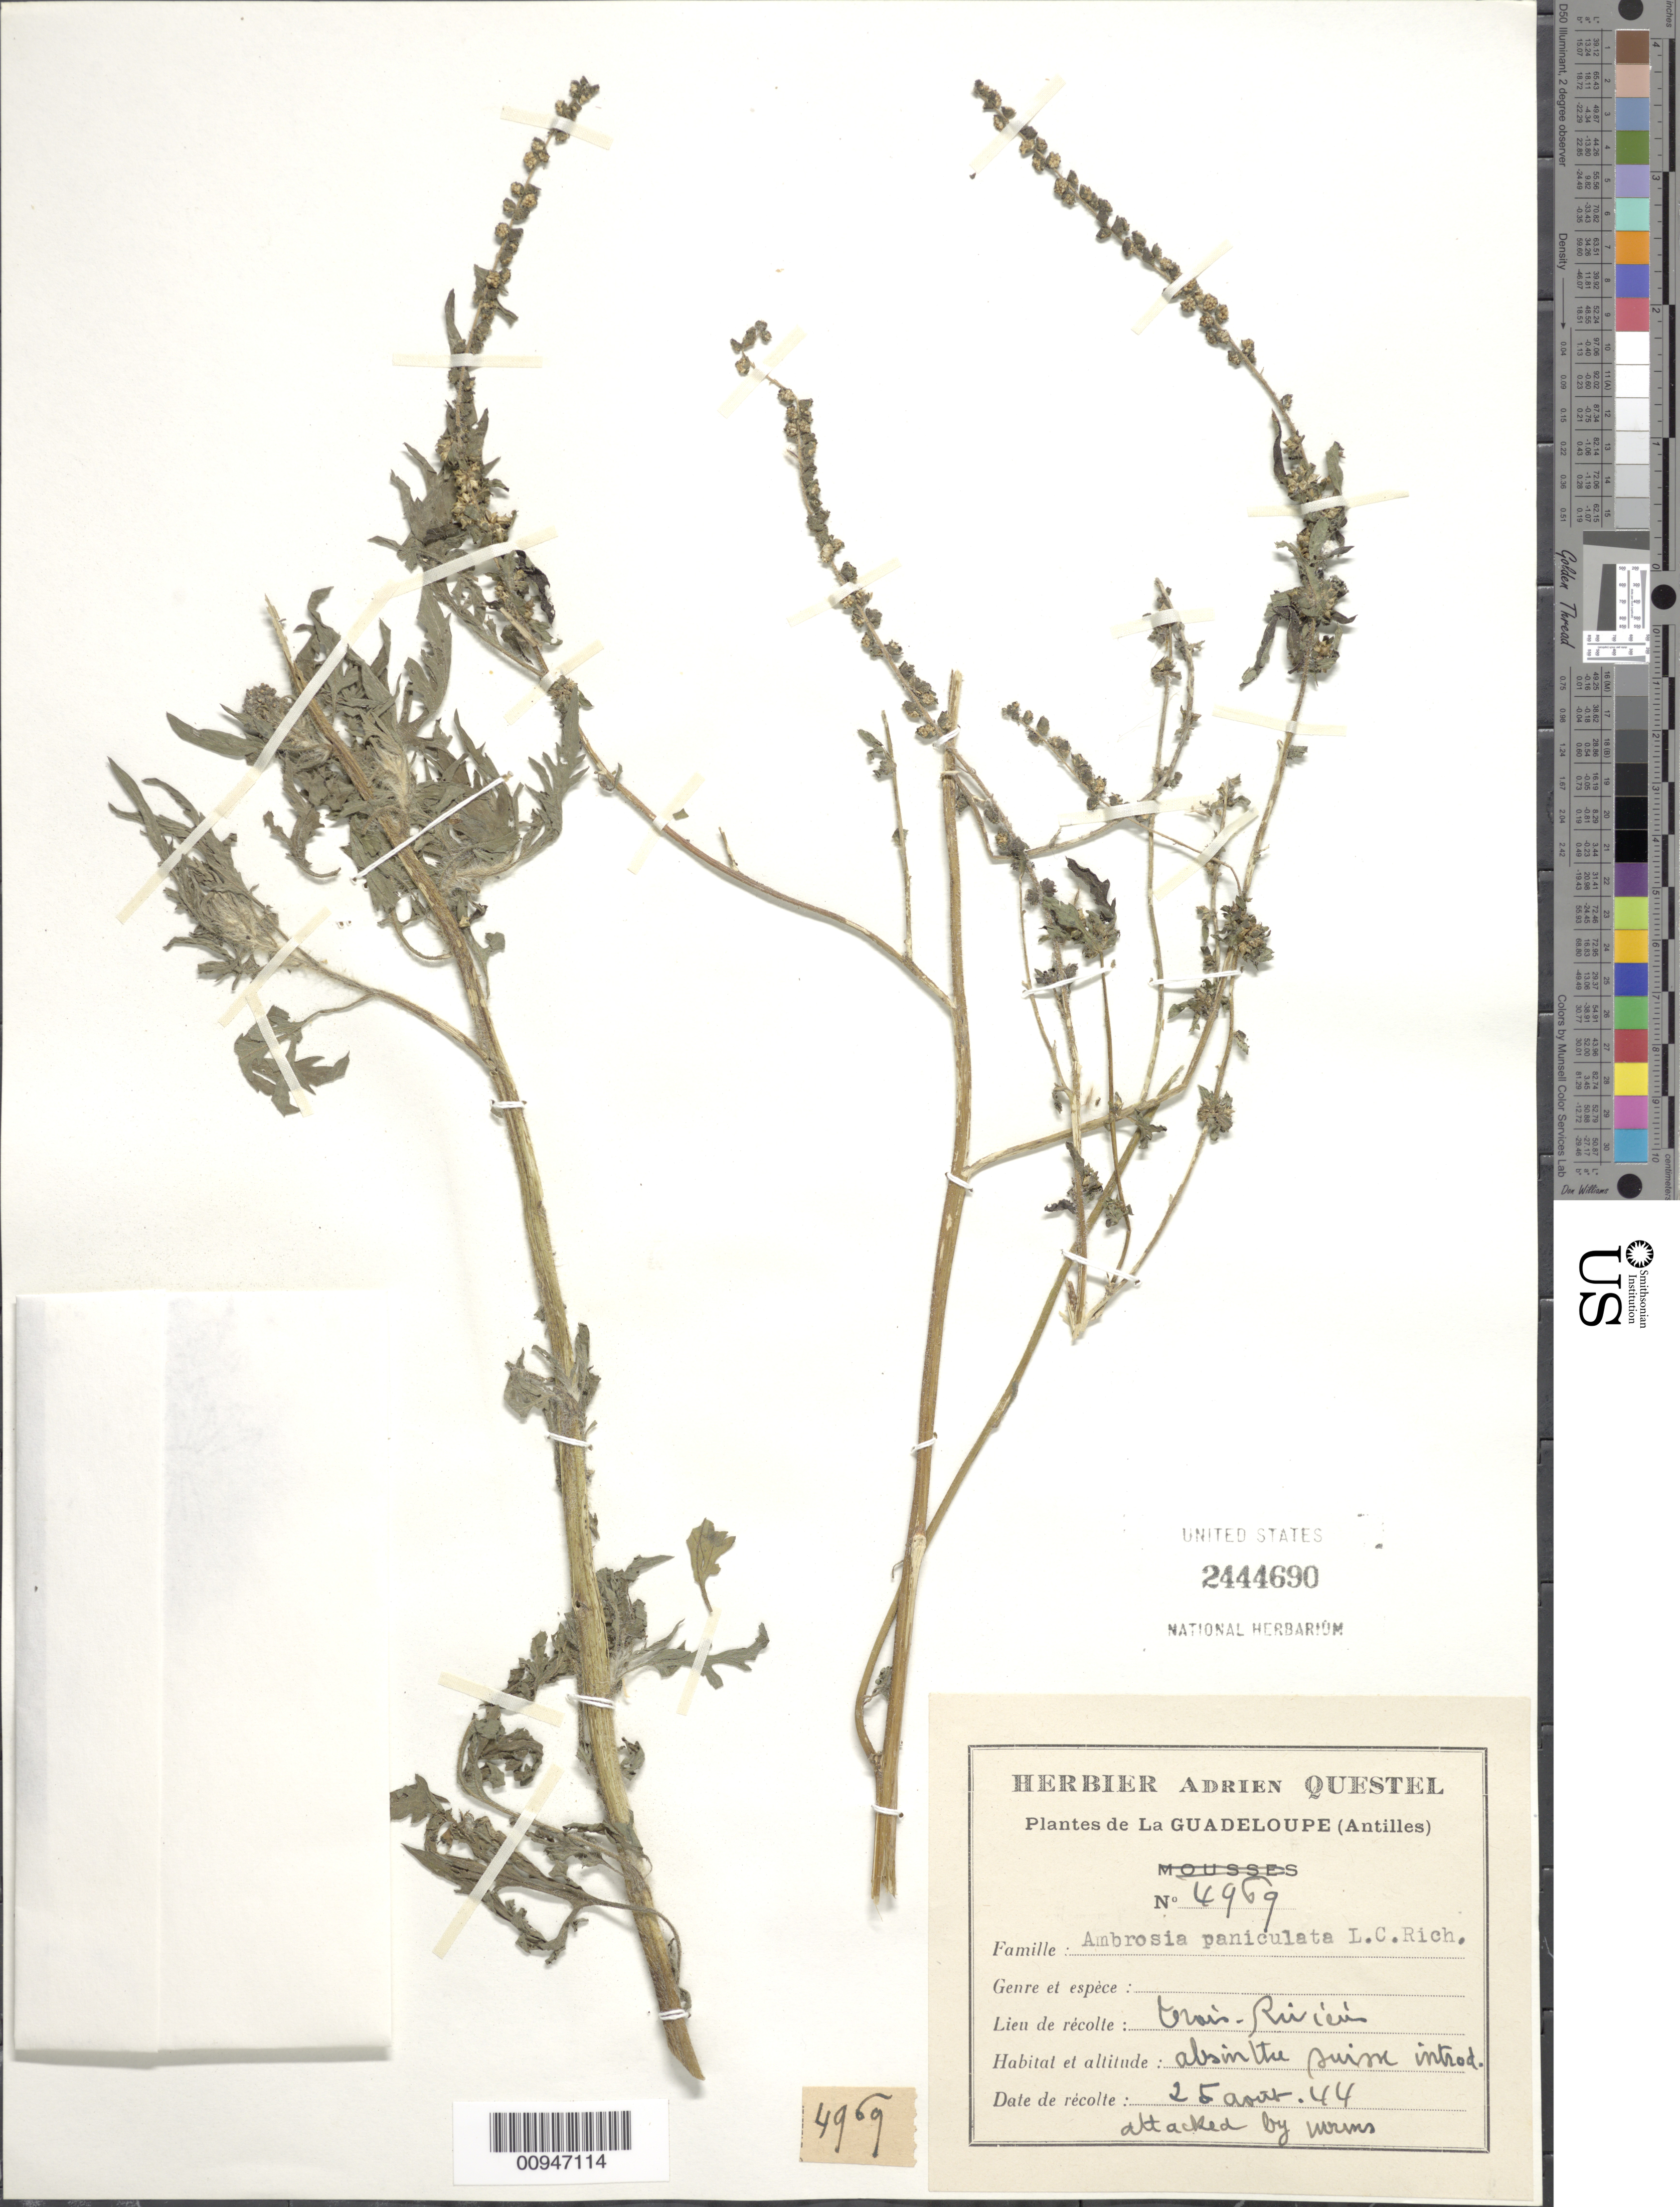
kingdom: Plantae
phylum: Tracheophyta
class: Magnoliopsida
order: Asterales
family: Asteraceae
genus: Ambrosia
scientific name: Ambrosia paniculata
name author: Michx.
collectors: A. Questel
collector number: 4969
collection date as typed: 25 Aug 1944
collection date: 1944-08-25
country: Guadeloupe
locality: Trois Riviere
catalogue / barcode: US 2444690